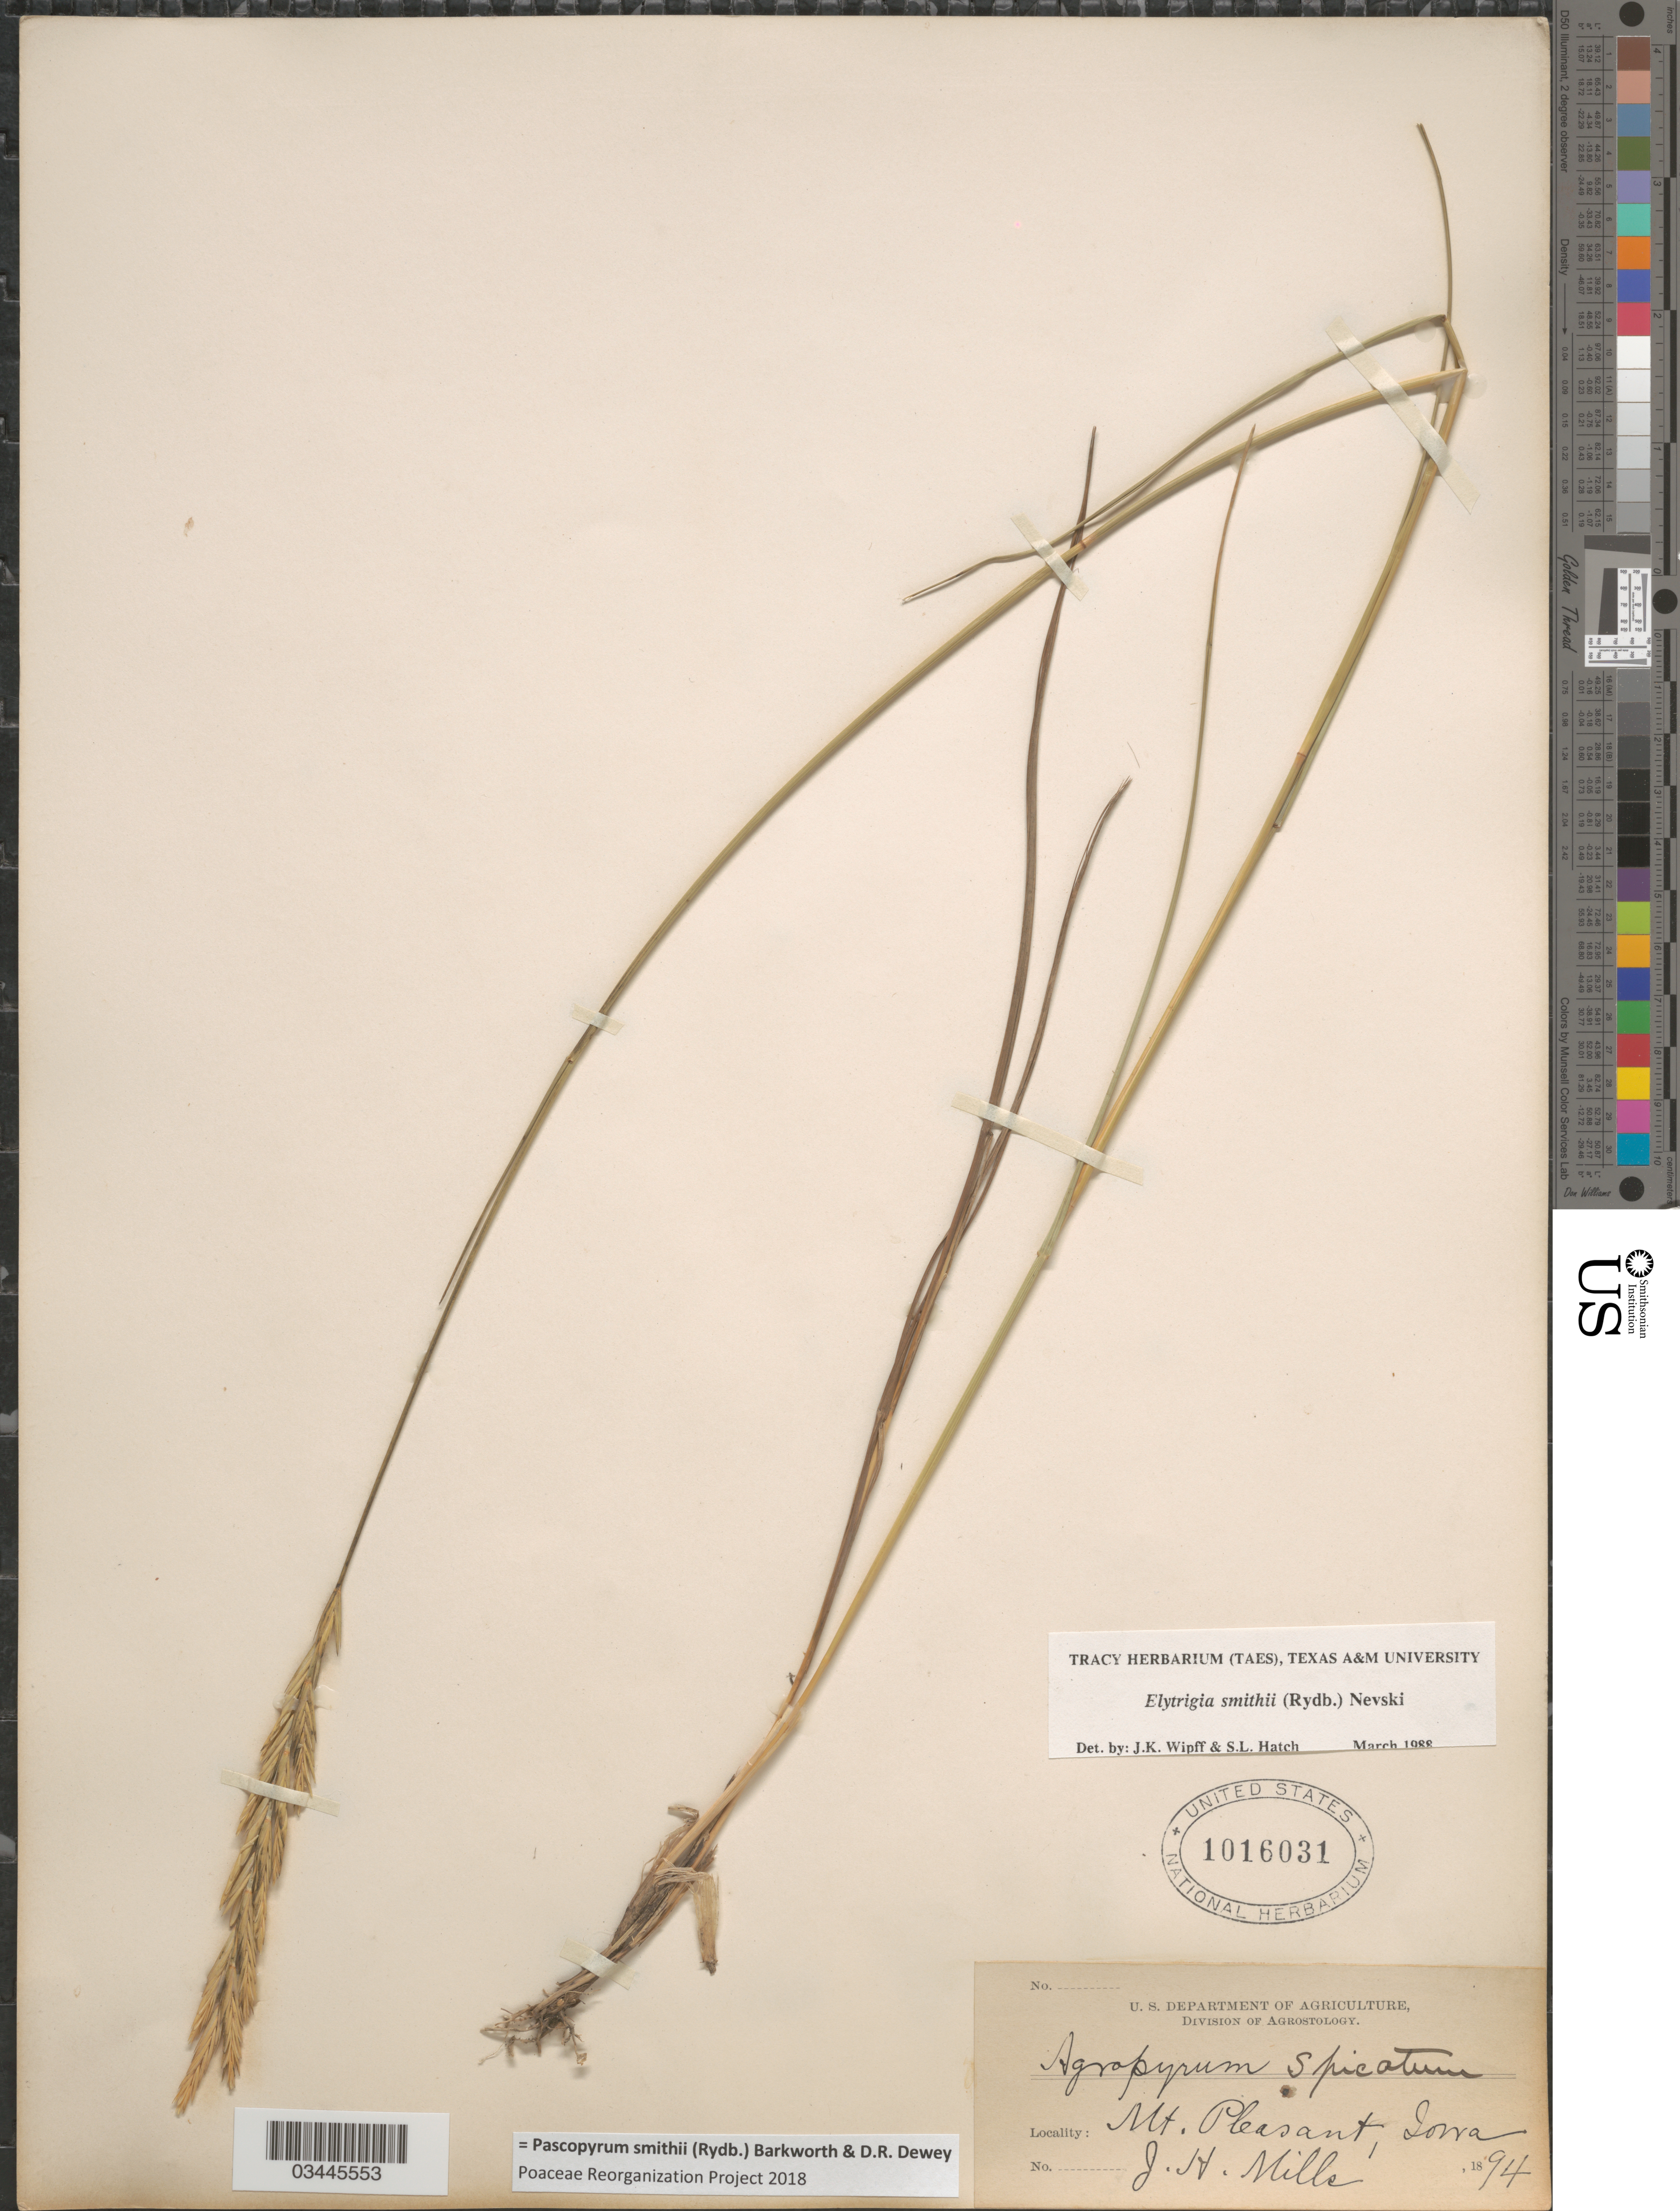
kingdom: Plantae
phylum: Tracheophyta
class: Liliopsida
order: Poales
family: Poaceae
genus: Pascopyrum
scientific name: Pascopyrum smithii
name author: (Rydb.) Barkworth & Dewey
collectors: J. Mills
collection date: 1894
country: United States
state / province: Iowa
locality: Mt. Pleasant.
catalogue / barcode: US 1016031